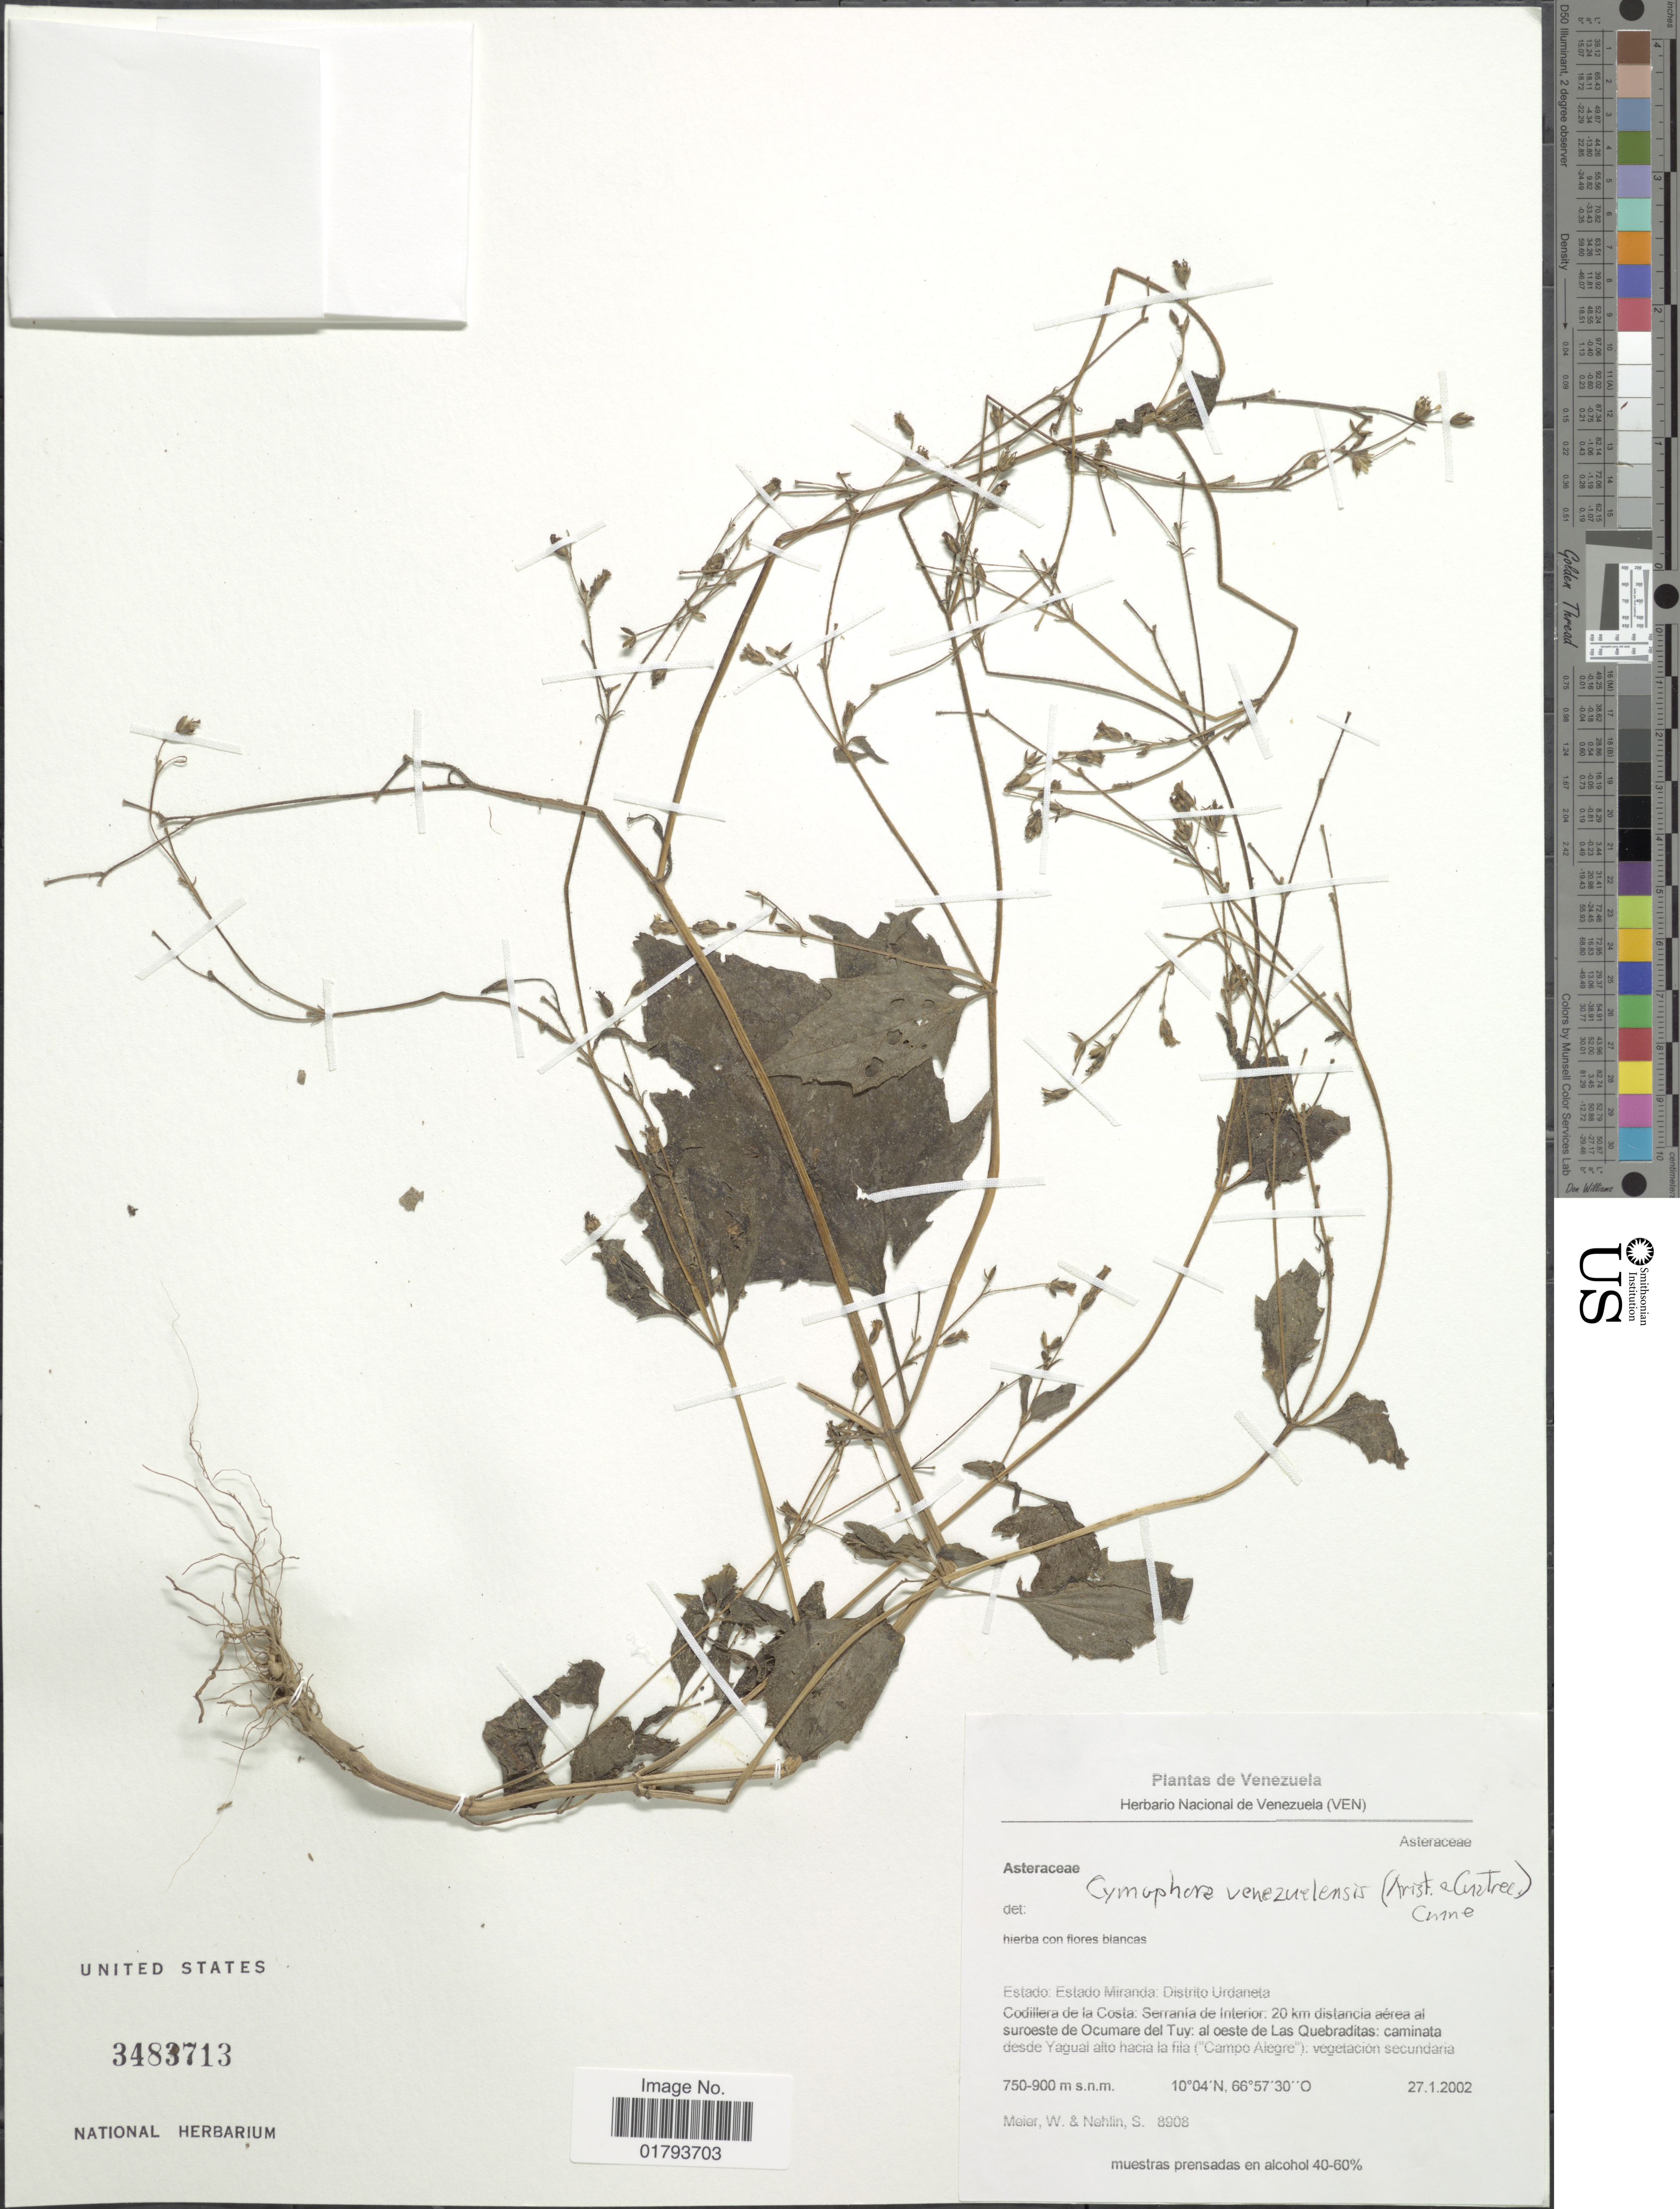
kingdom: Plantae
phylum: Tracheophyta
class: Magnoliopsida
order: Asterales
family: Asteraceae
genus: Tridax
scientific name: Tridax venezuelensis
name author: Aristeg. & Cuatrec.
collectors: W. Meier & S. Nehlin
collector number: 8908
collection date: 2002-01-27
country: Venezuela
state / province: Miranda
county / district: Urdaneta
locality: Codillera de la Costa: Serrania de interior: 20 km distancia aérea al suroeste de Ocumare del Tuy: al oeste de Las Quebraditas: caminata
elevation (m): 750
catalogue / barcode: US 3483713